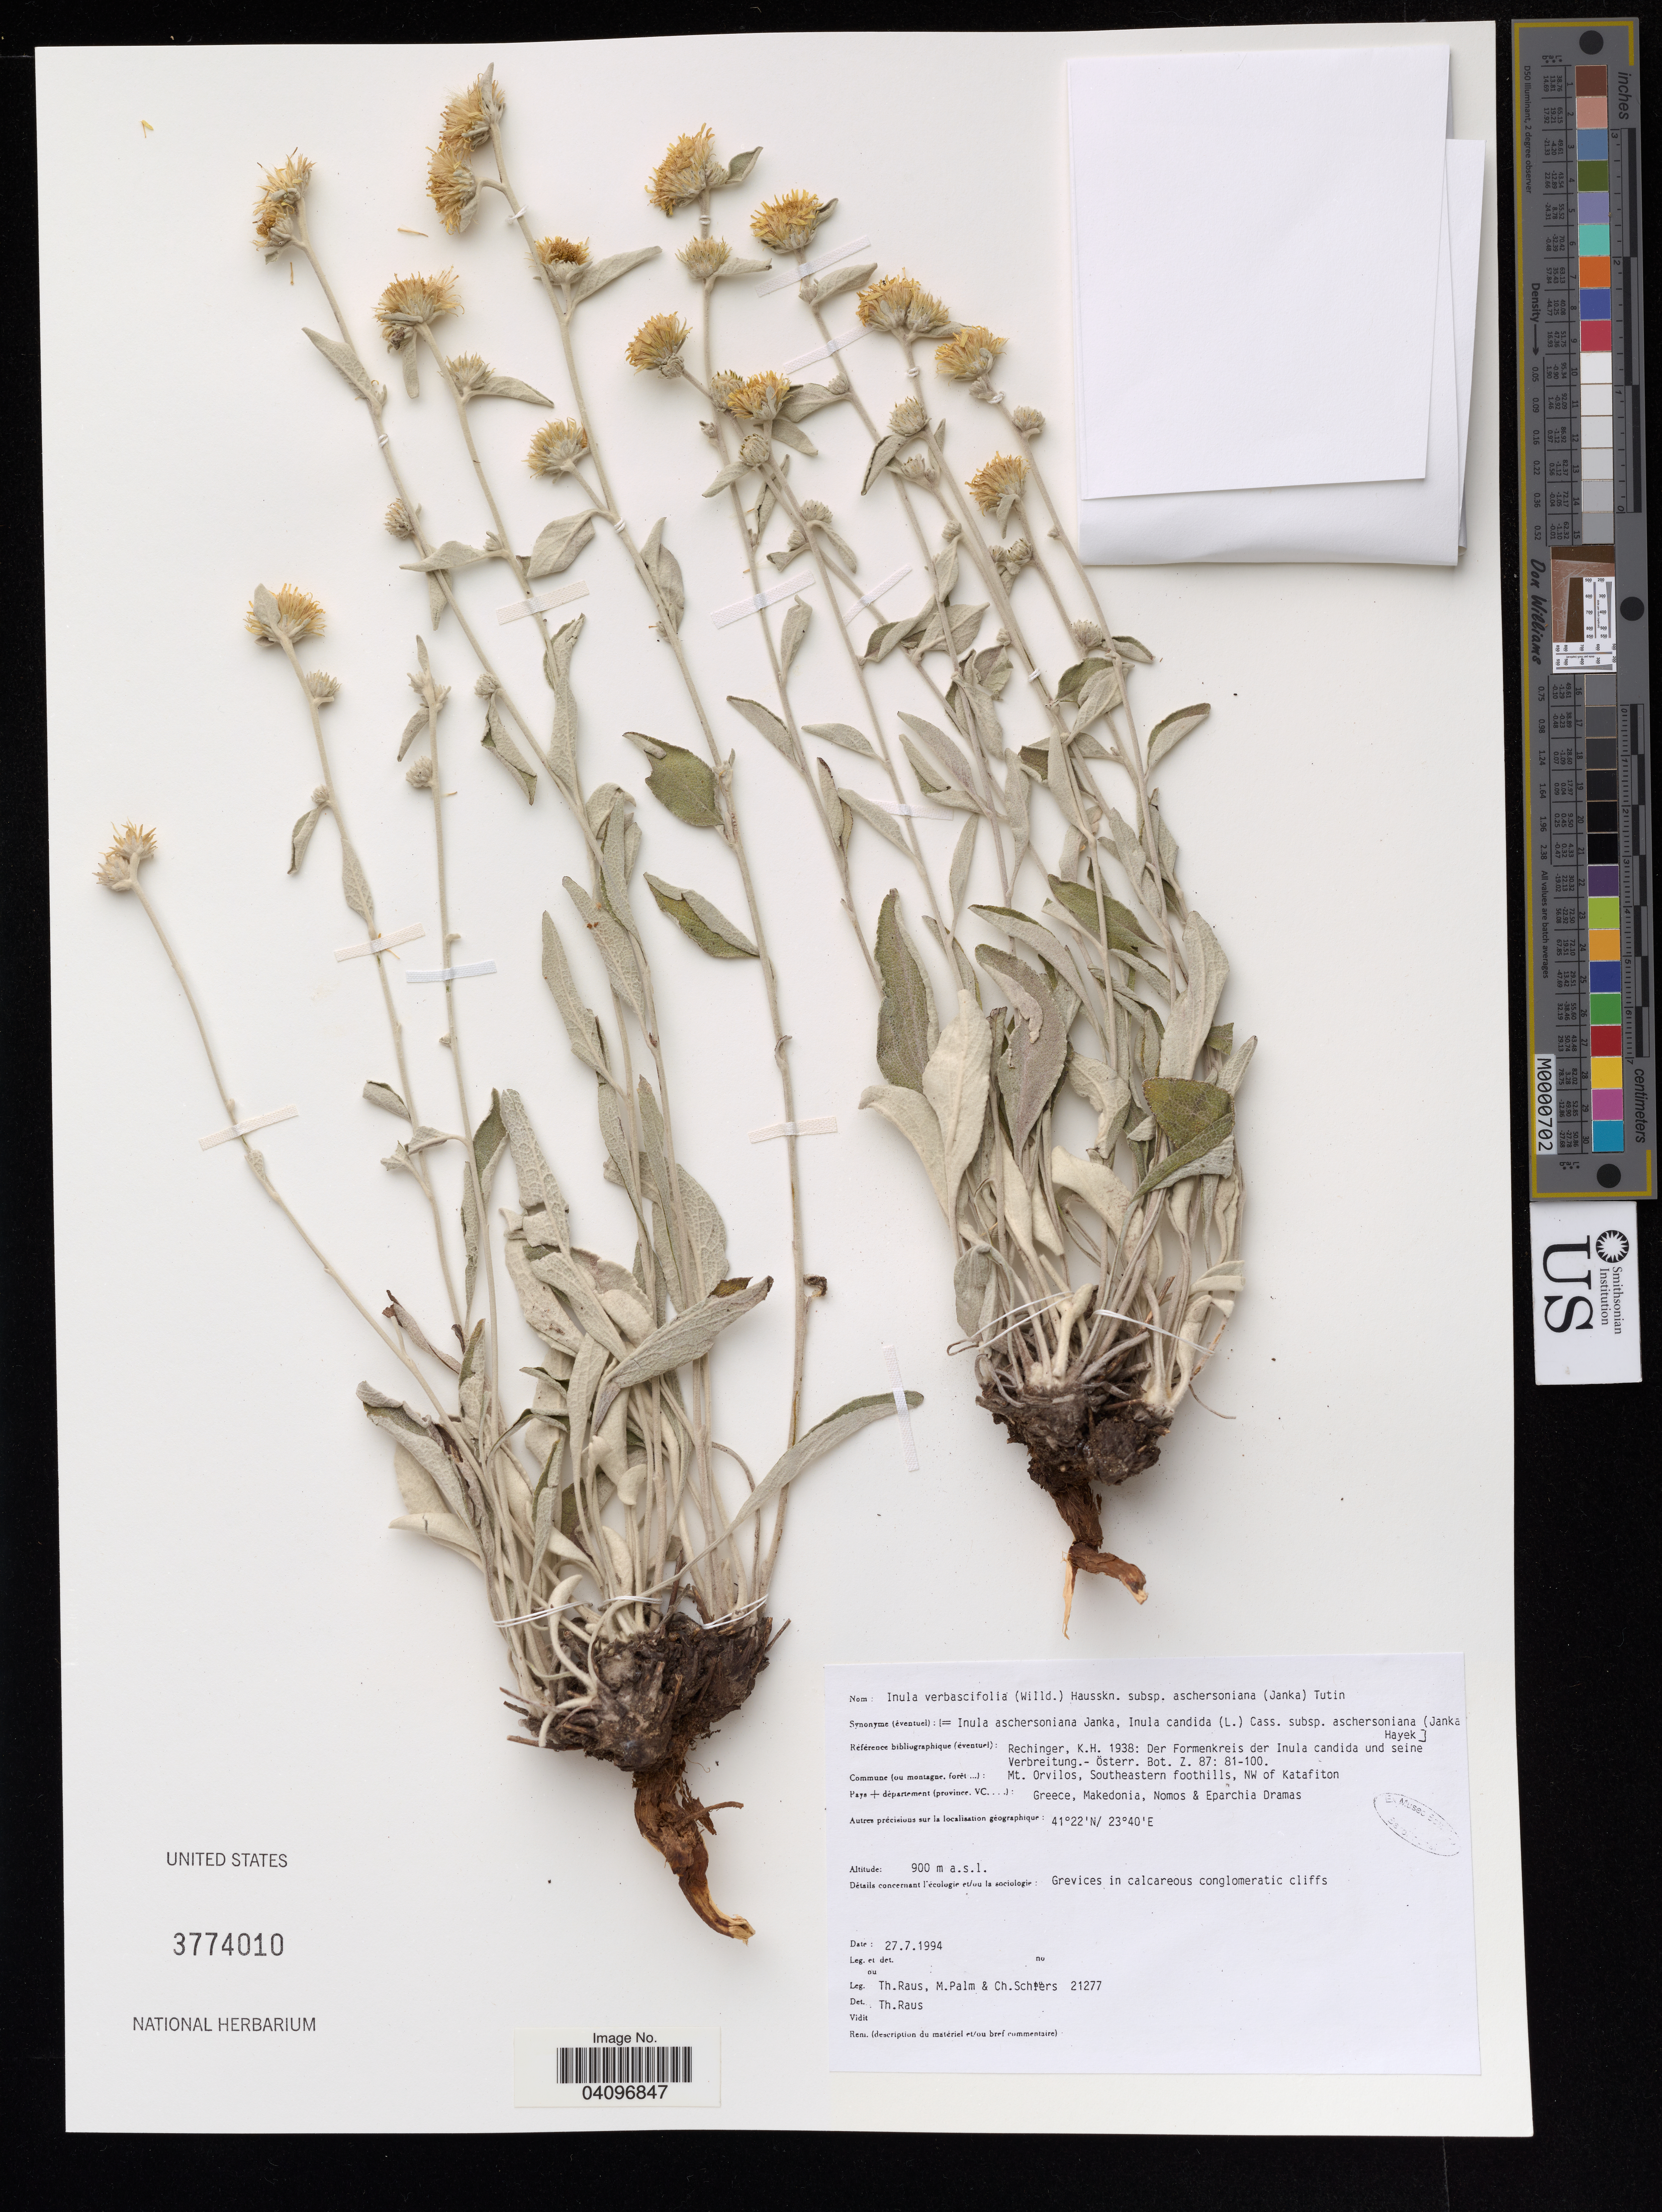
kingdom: Plantae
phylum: Tracheophyta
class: Magnoliopsida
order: Asterales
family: Asteraceae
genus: Inula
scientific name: Inula verbascifolia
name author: (Willd.) Hausskn.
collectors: T. Raus, M. Palma & C. Schiers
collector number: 21277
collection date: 1994-07-27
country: Greece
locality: Mt. Orvilos, Southeastern foothills, NW of Katafiton. Greece, Makedonia, Nomos & Eparchia Dramas.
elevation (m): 900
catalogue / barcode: US 3774010